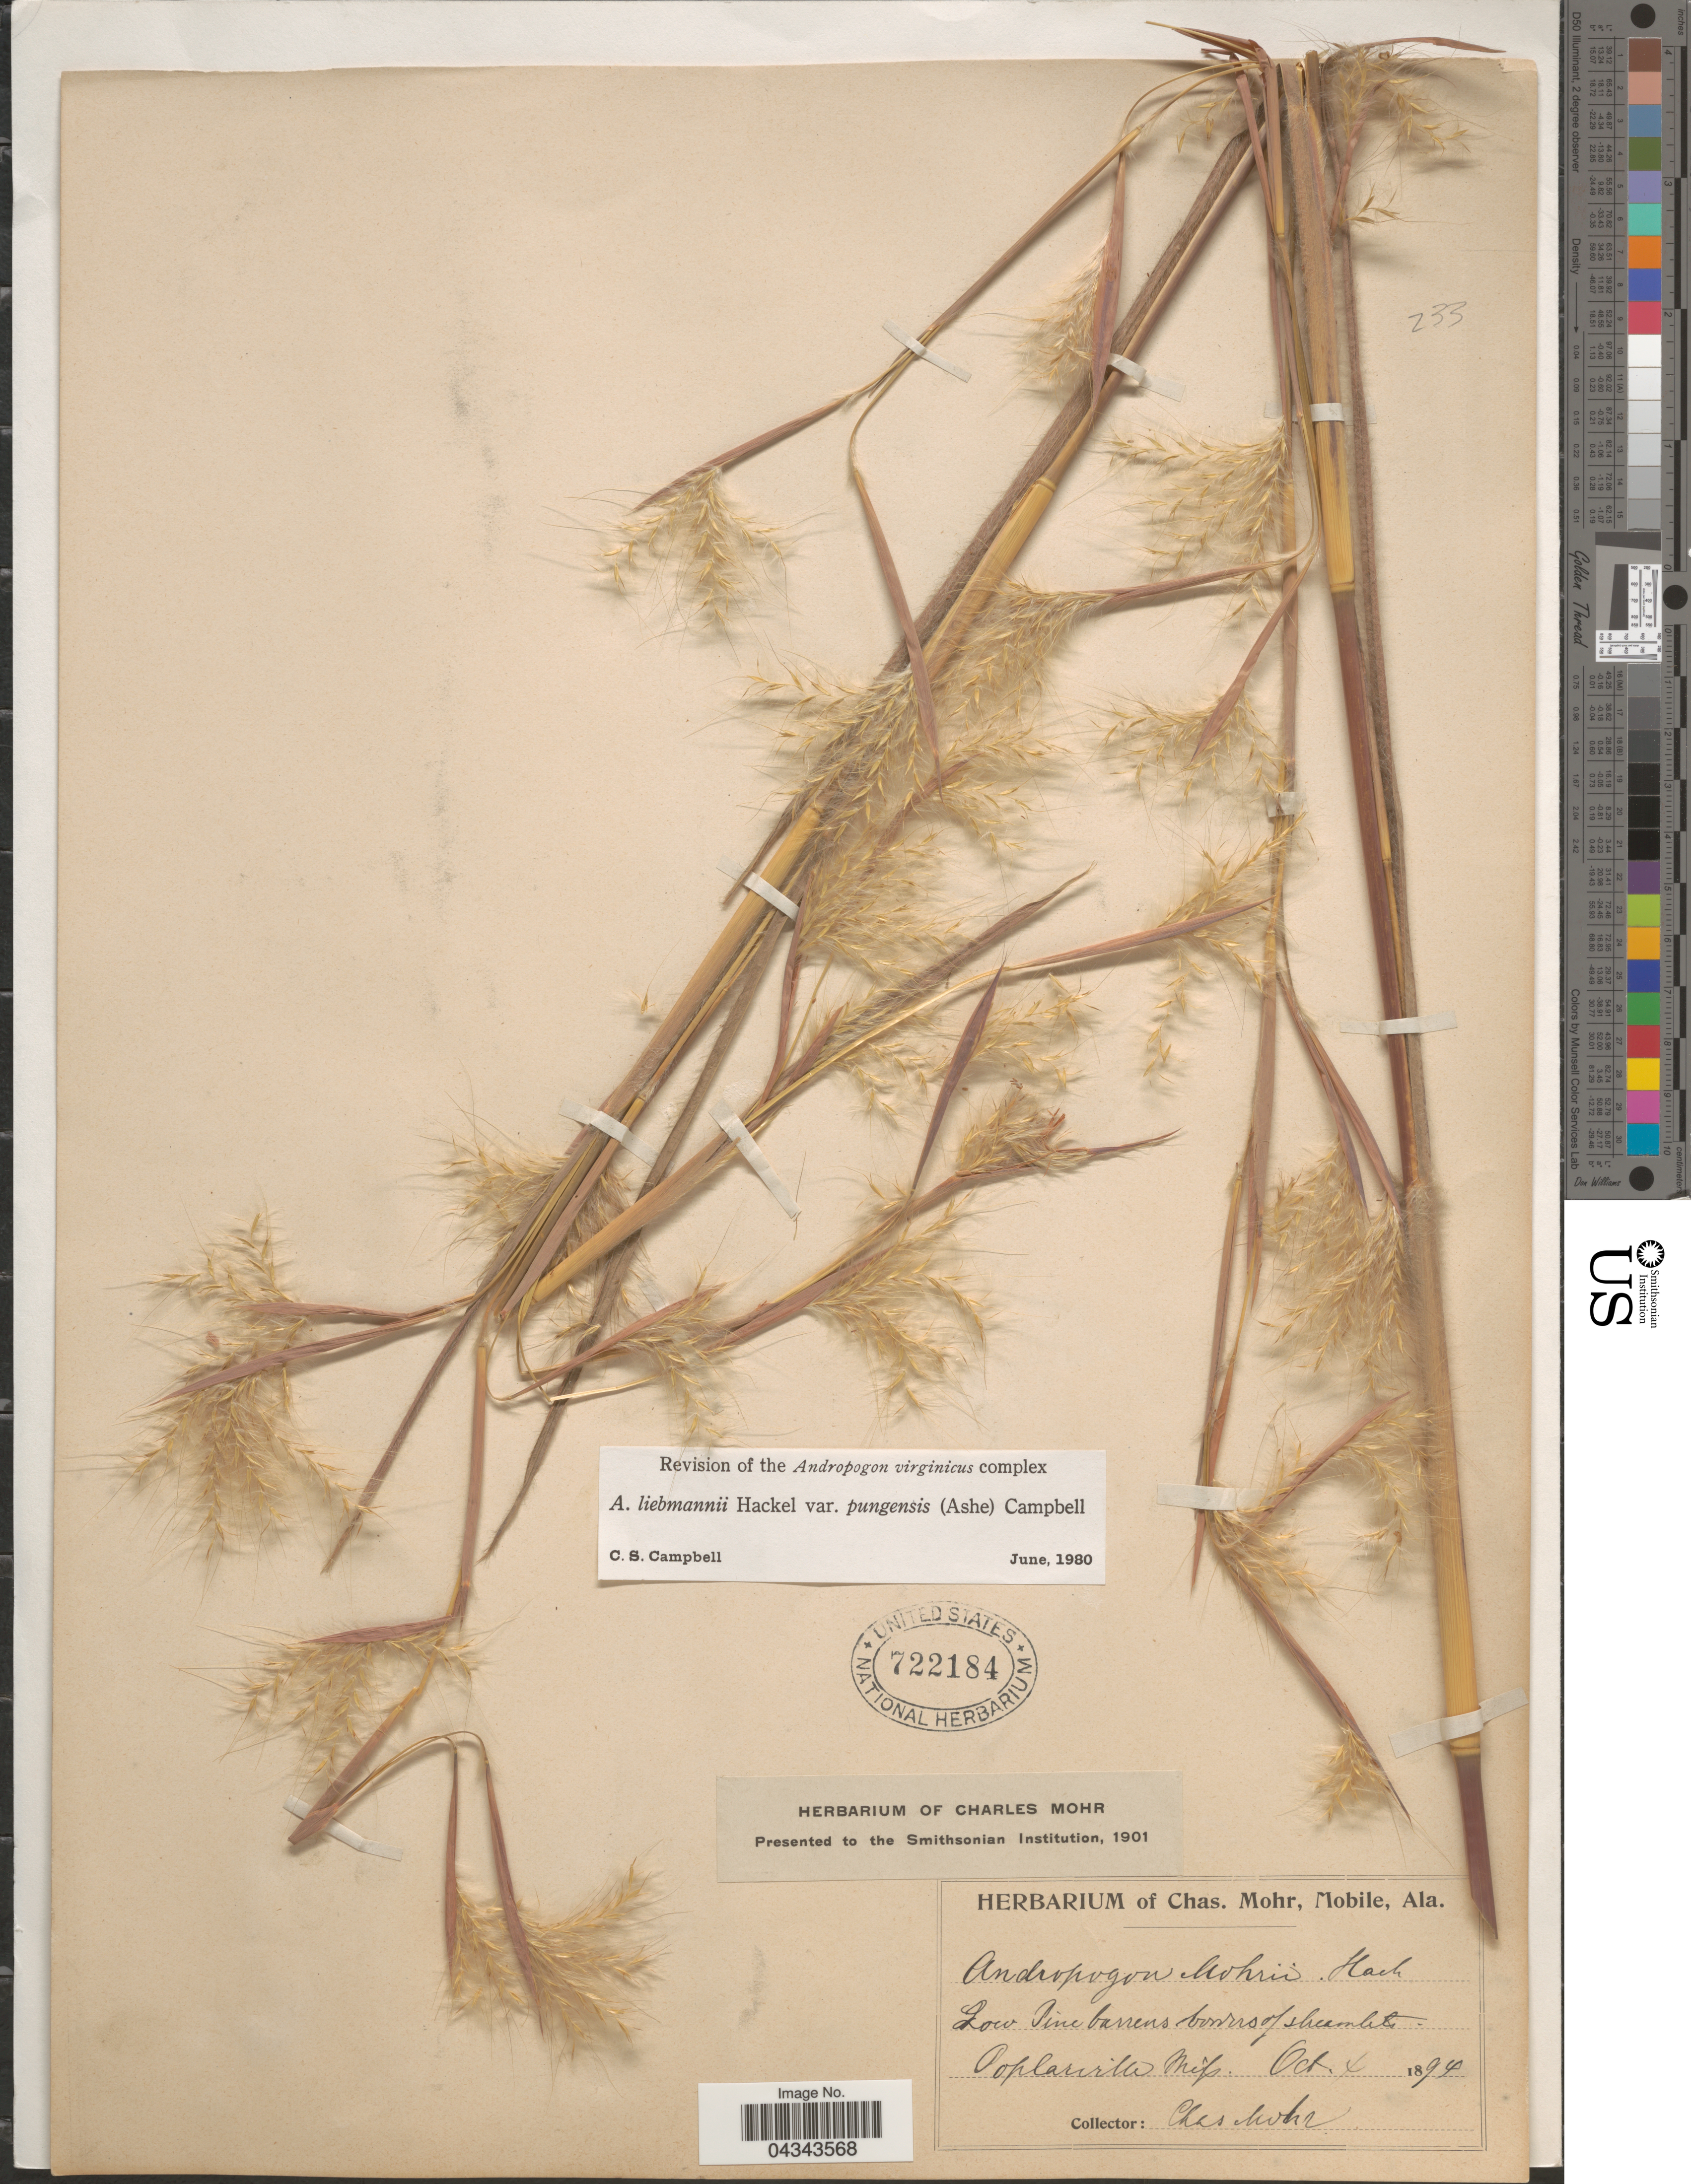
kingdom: Plantae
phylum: Tracheophyta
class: Liliopsida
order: Poales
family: Poaceae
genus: Andropogon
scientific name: Andropogon liebmannii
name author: Hack.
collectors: Mohr, C. T. (herbarium)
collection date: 1894-10-04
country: United States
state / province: Mississippi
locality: Low Pinebarrens borders of streamlets. Poplarville.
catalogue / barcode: US 722184